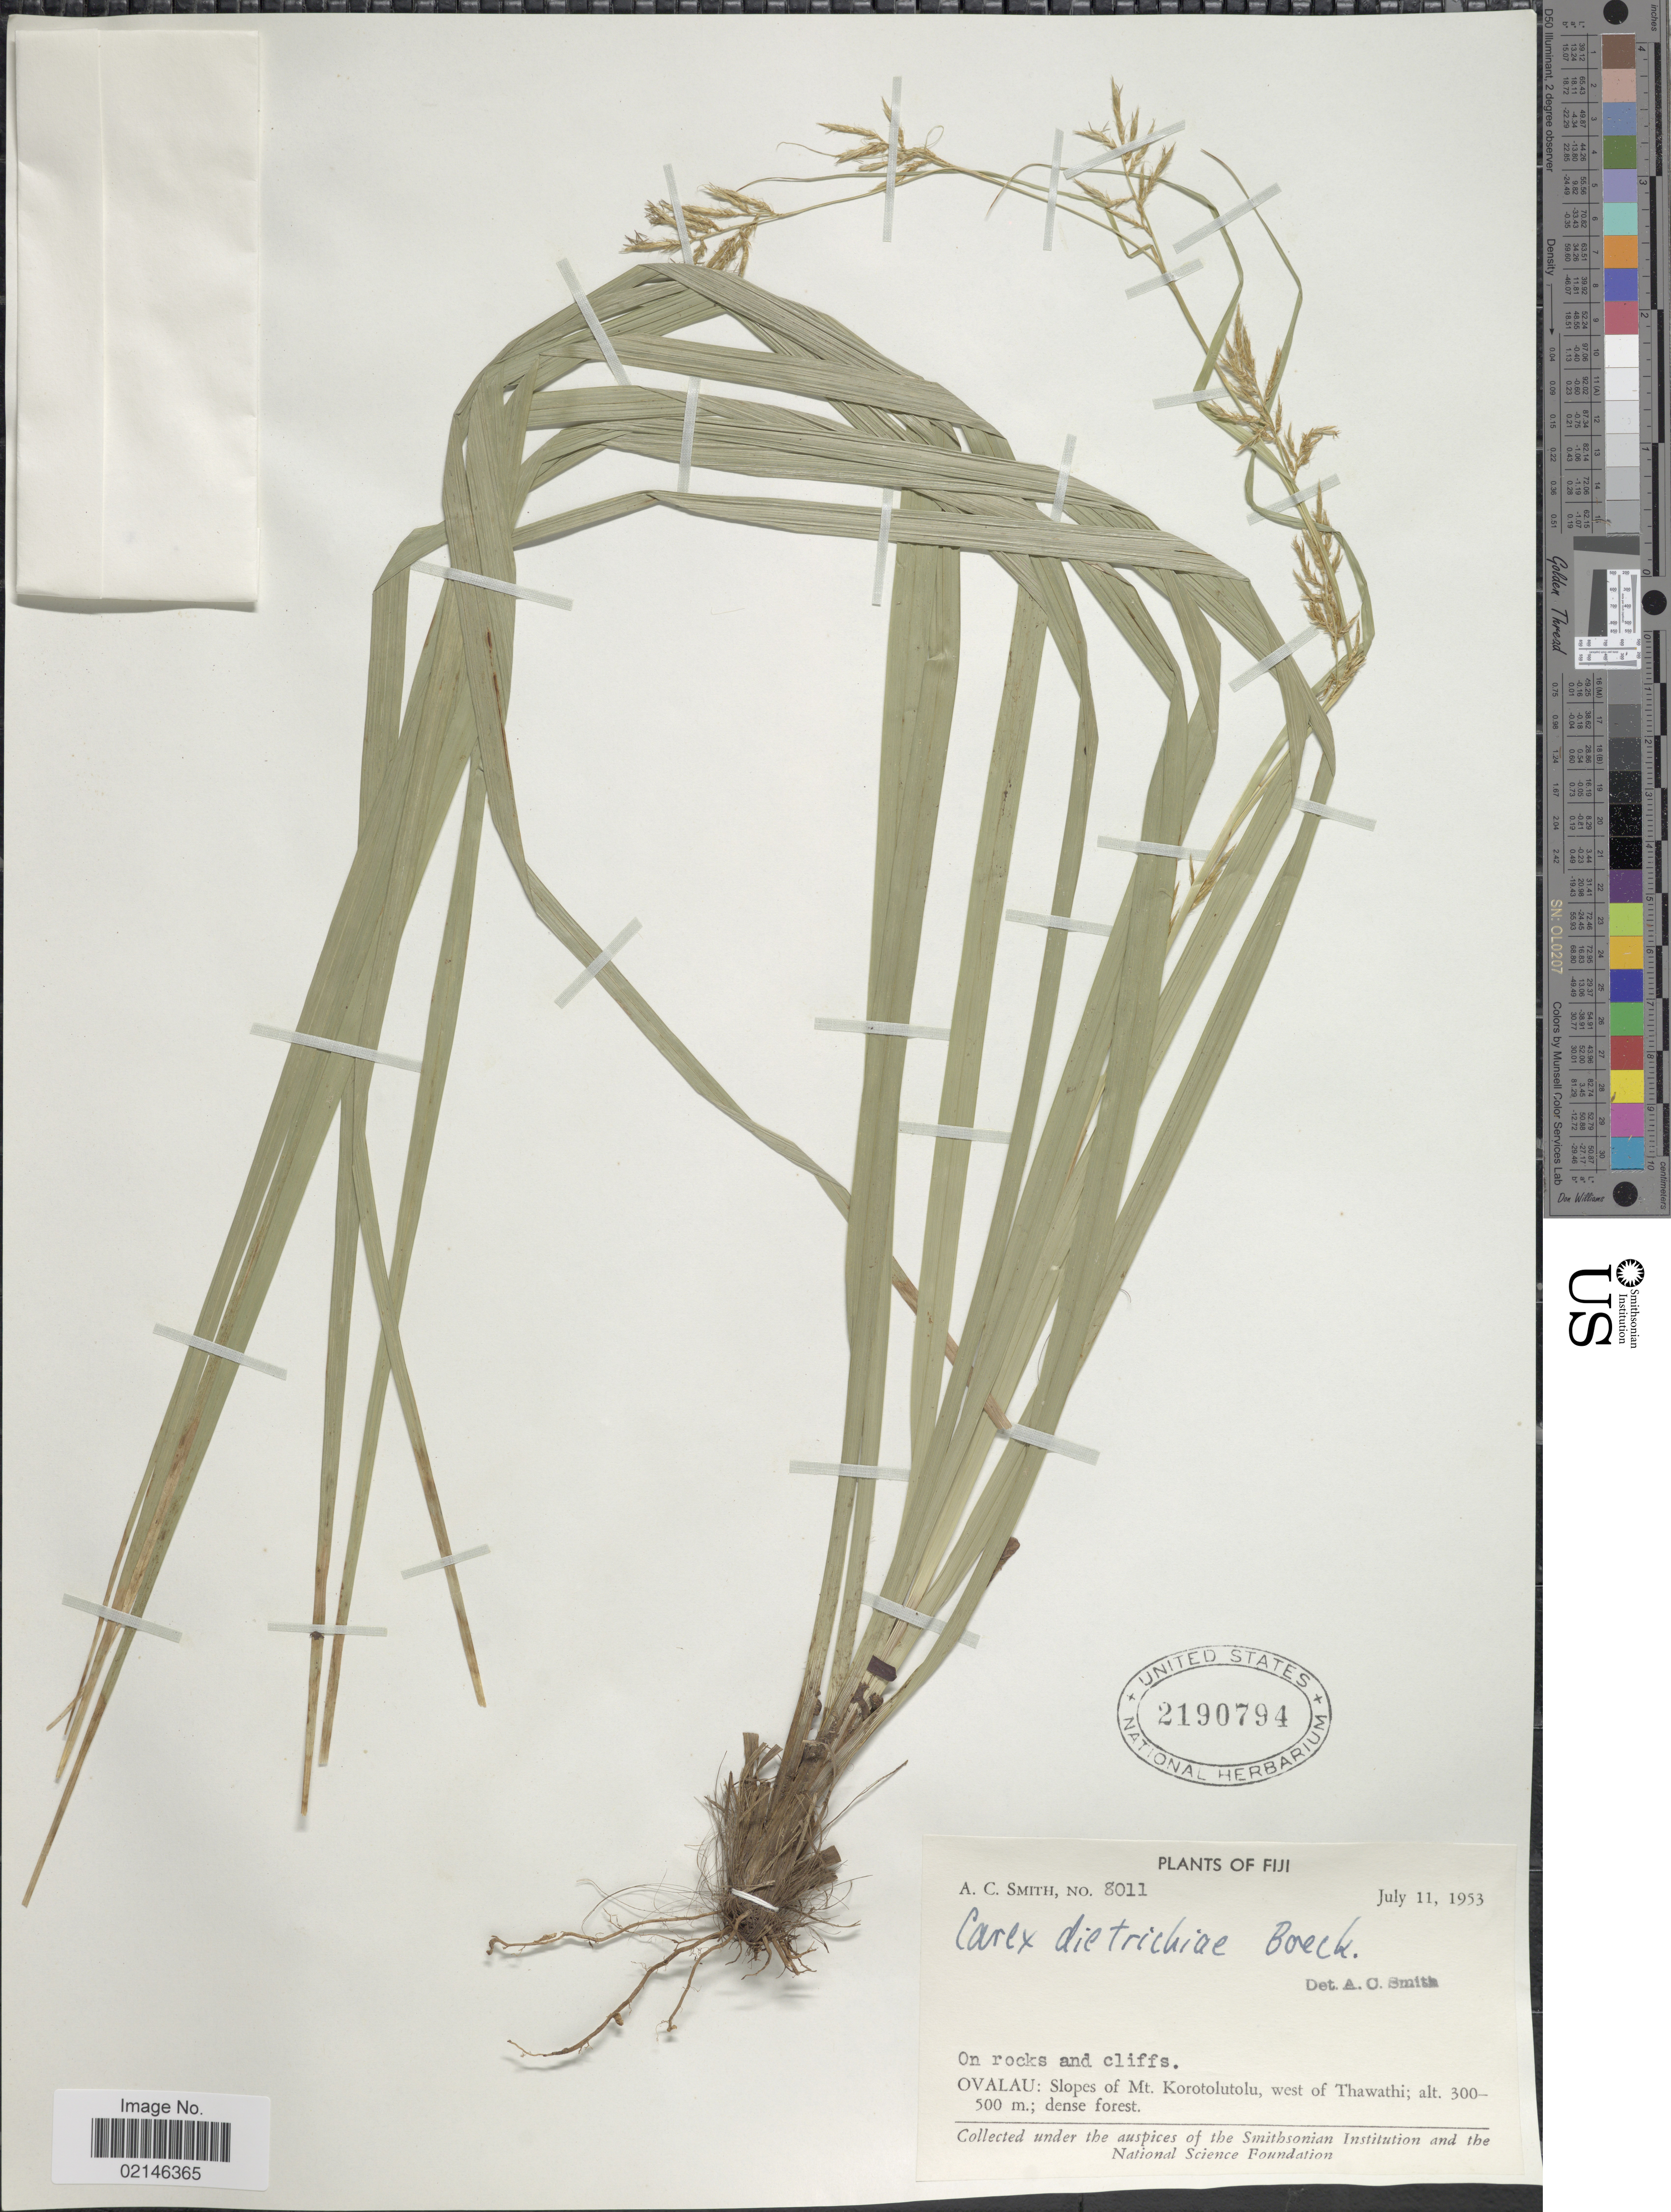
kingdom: Plantae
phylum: Tracheophyta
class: Liliopsida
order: Poales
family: Cyperaceae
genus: Carex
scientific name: Carex indica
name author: L.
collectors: A. C. Smith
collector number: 8011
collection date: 1953-07-11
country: Fiji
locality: Ovalau: Slopes of Mt. Korotolutolu, west of Thawathi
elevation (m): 300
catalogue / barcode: US 2190794